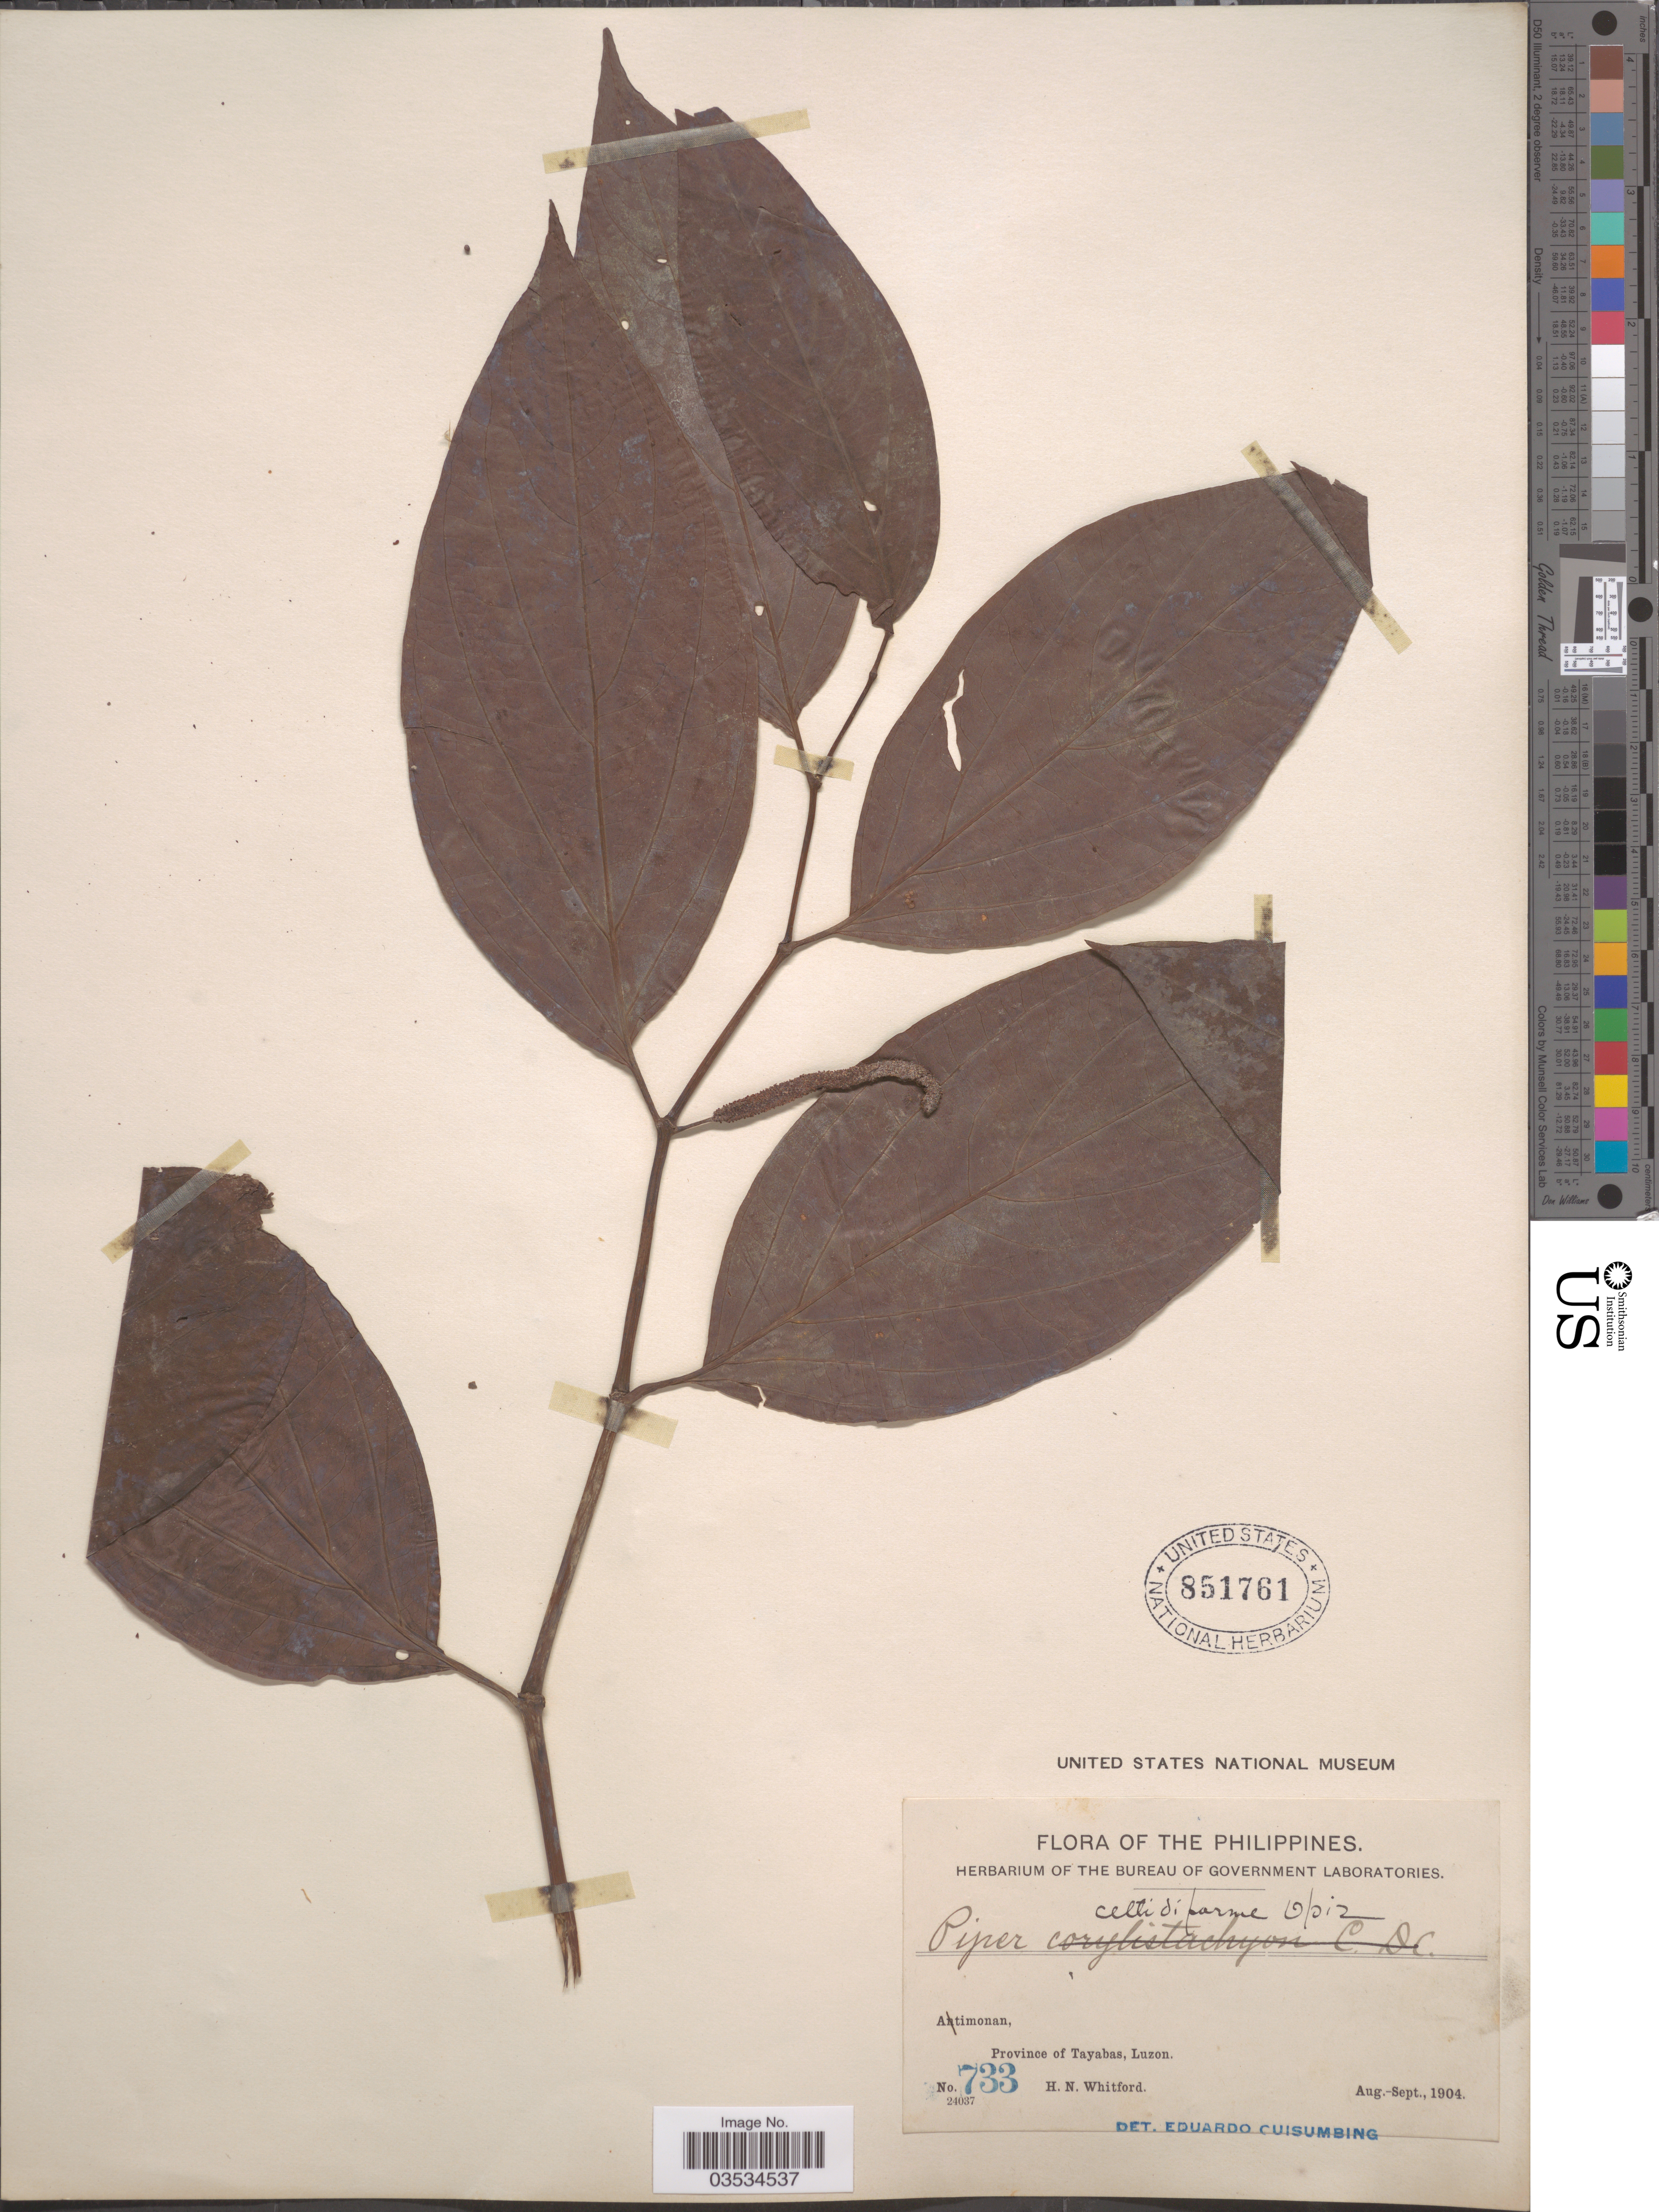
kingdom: Plantae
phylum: Tracheophyta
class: Magnoliopsida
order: Piperales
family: Piperaceae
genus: Piper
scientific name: Piper celtidiforme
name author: Opiz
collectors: H. N. Whitford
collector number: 733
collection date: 1904-08/1904-09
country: Philippines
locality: Atimonan, Province of Tayabas, Luzon.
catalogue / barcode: US 851761